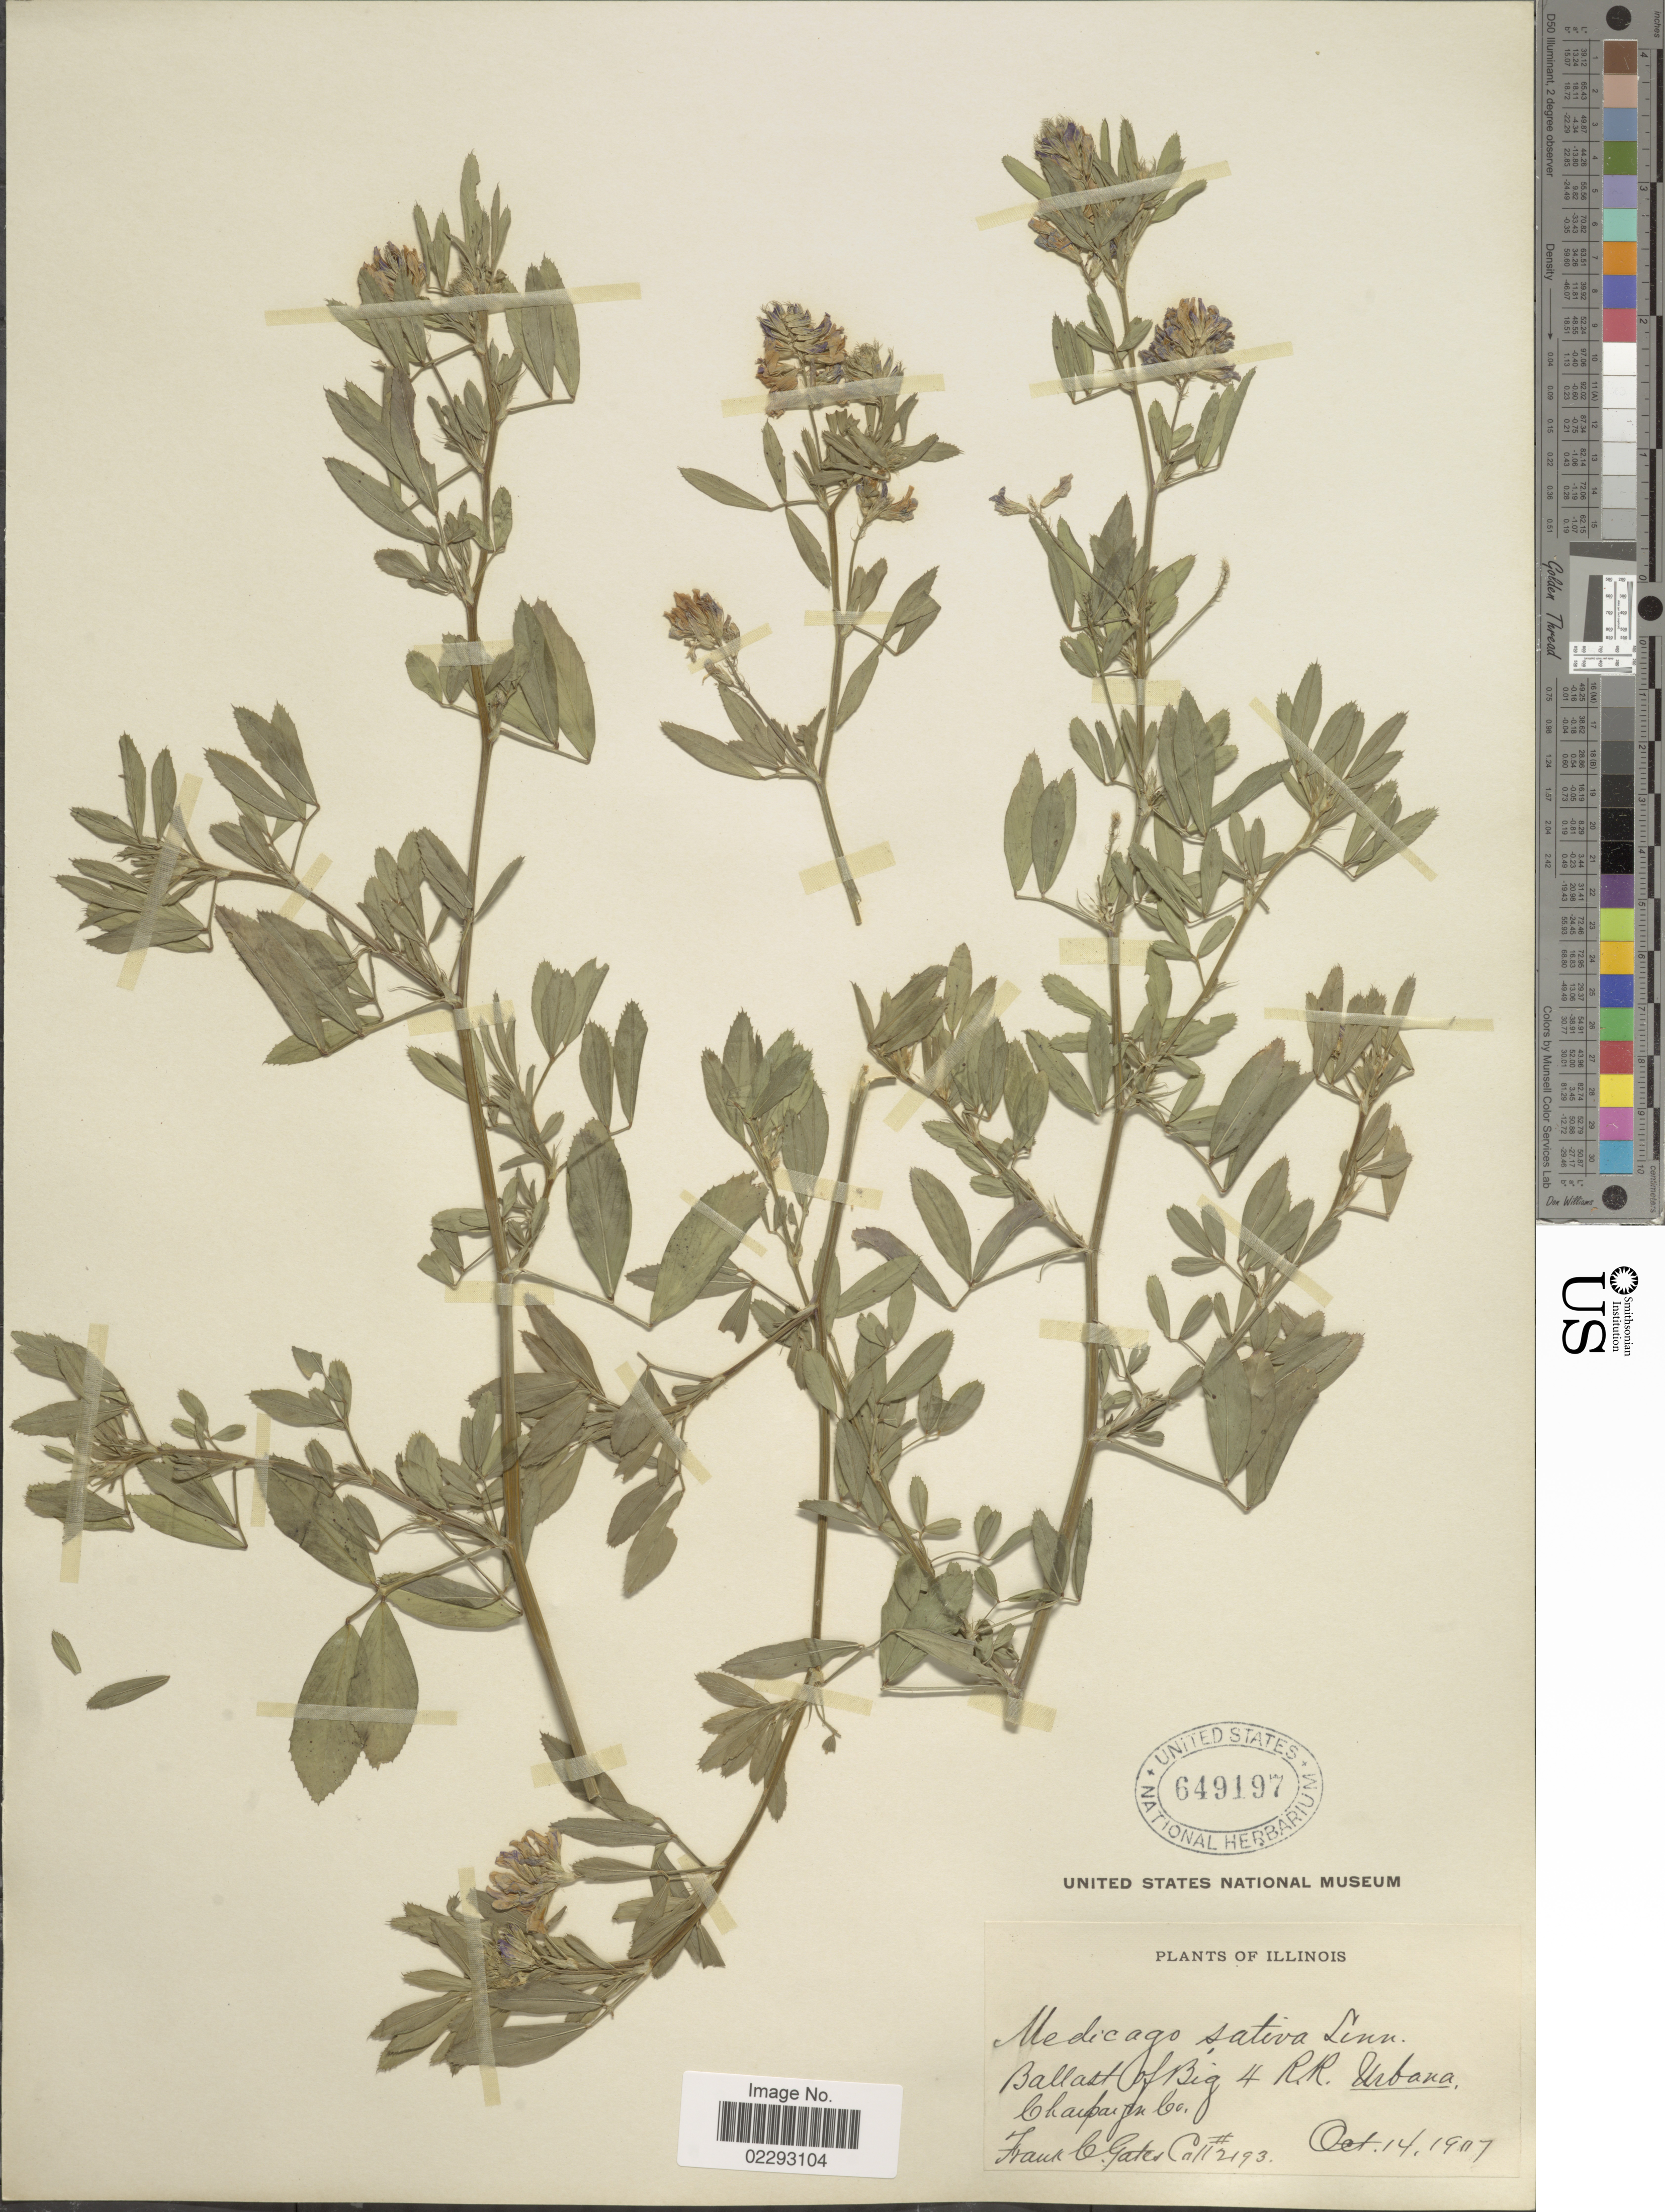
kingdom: Plantae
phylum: Tracheophyta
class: Magnoliopsida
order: Fabales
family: Fabaceae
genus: Medicago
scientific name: Medicago sativa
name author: L.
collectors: F. C. Gates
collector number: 2193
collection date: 1907-10-14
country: United States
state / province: Illinois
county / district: Champaign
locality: Ballst of Big 4 R.R. Urbara Champaign Co.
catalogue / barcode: US 649197